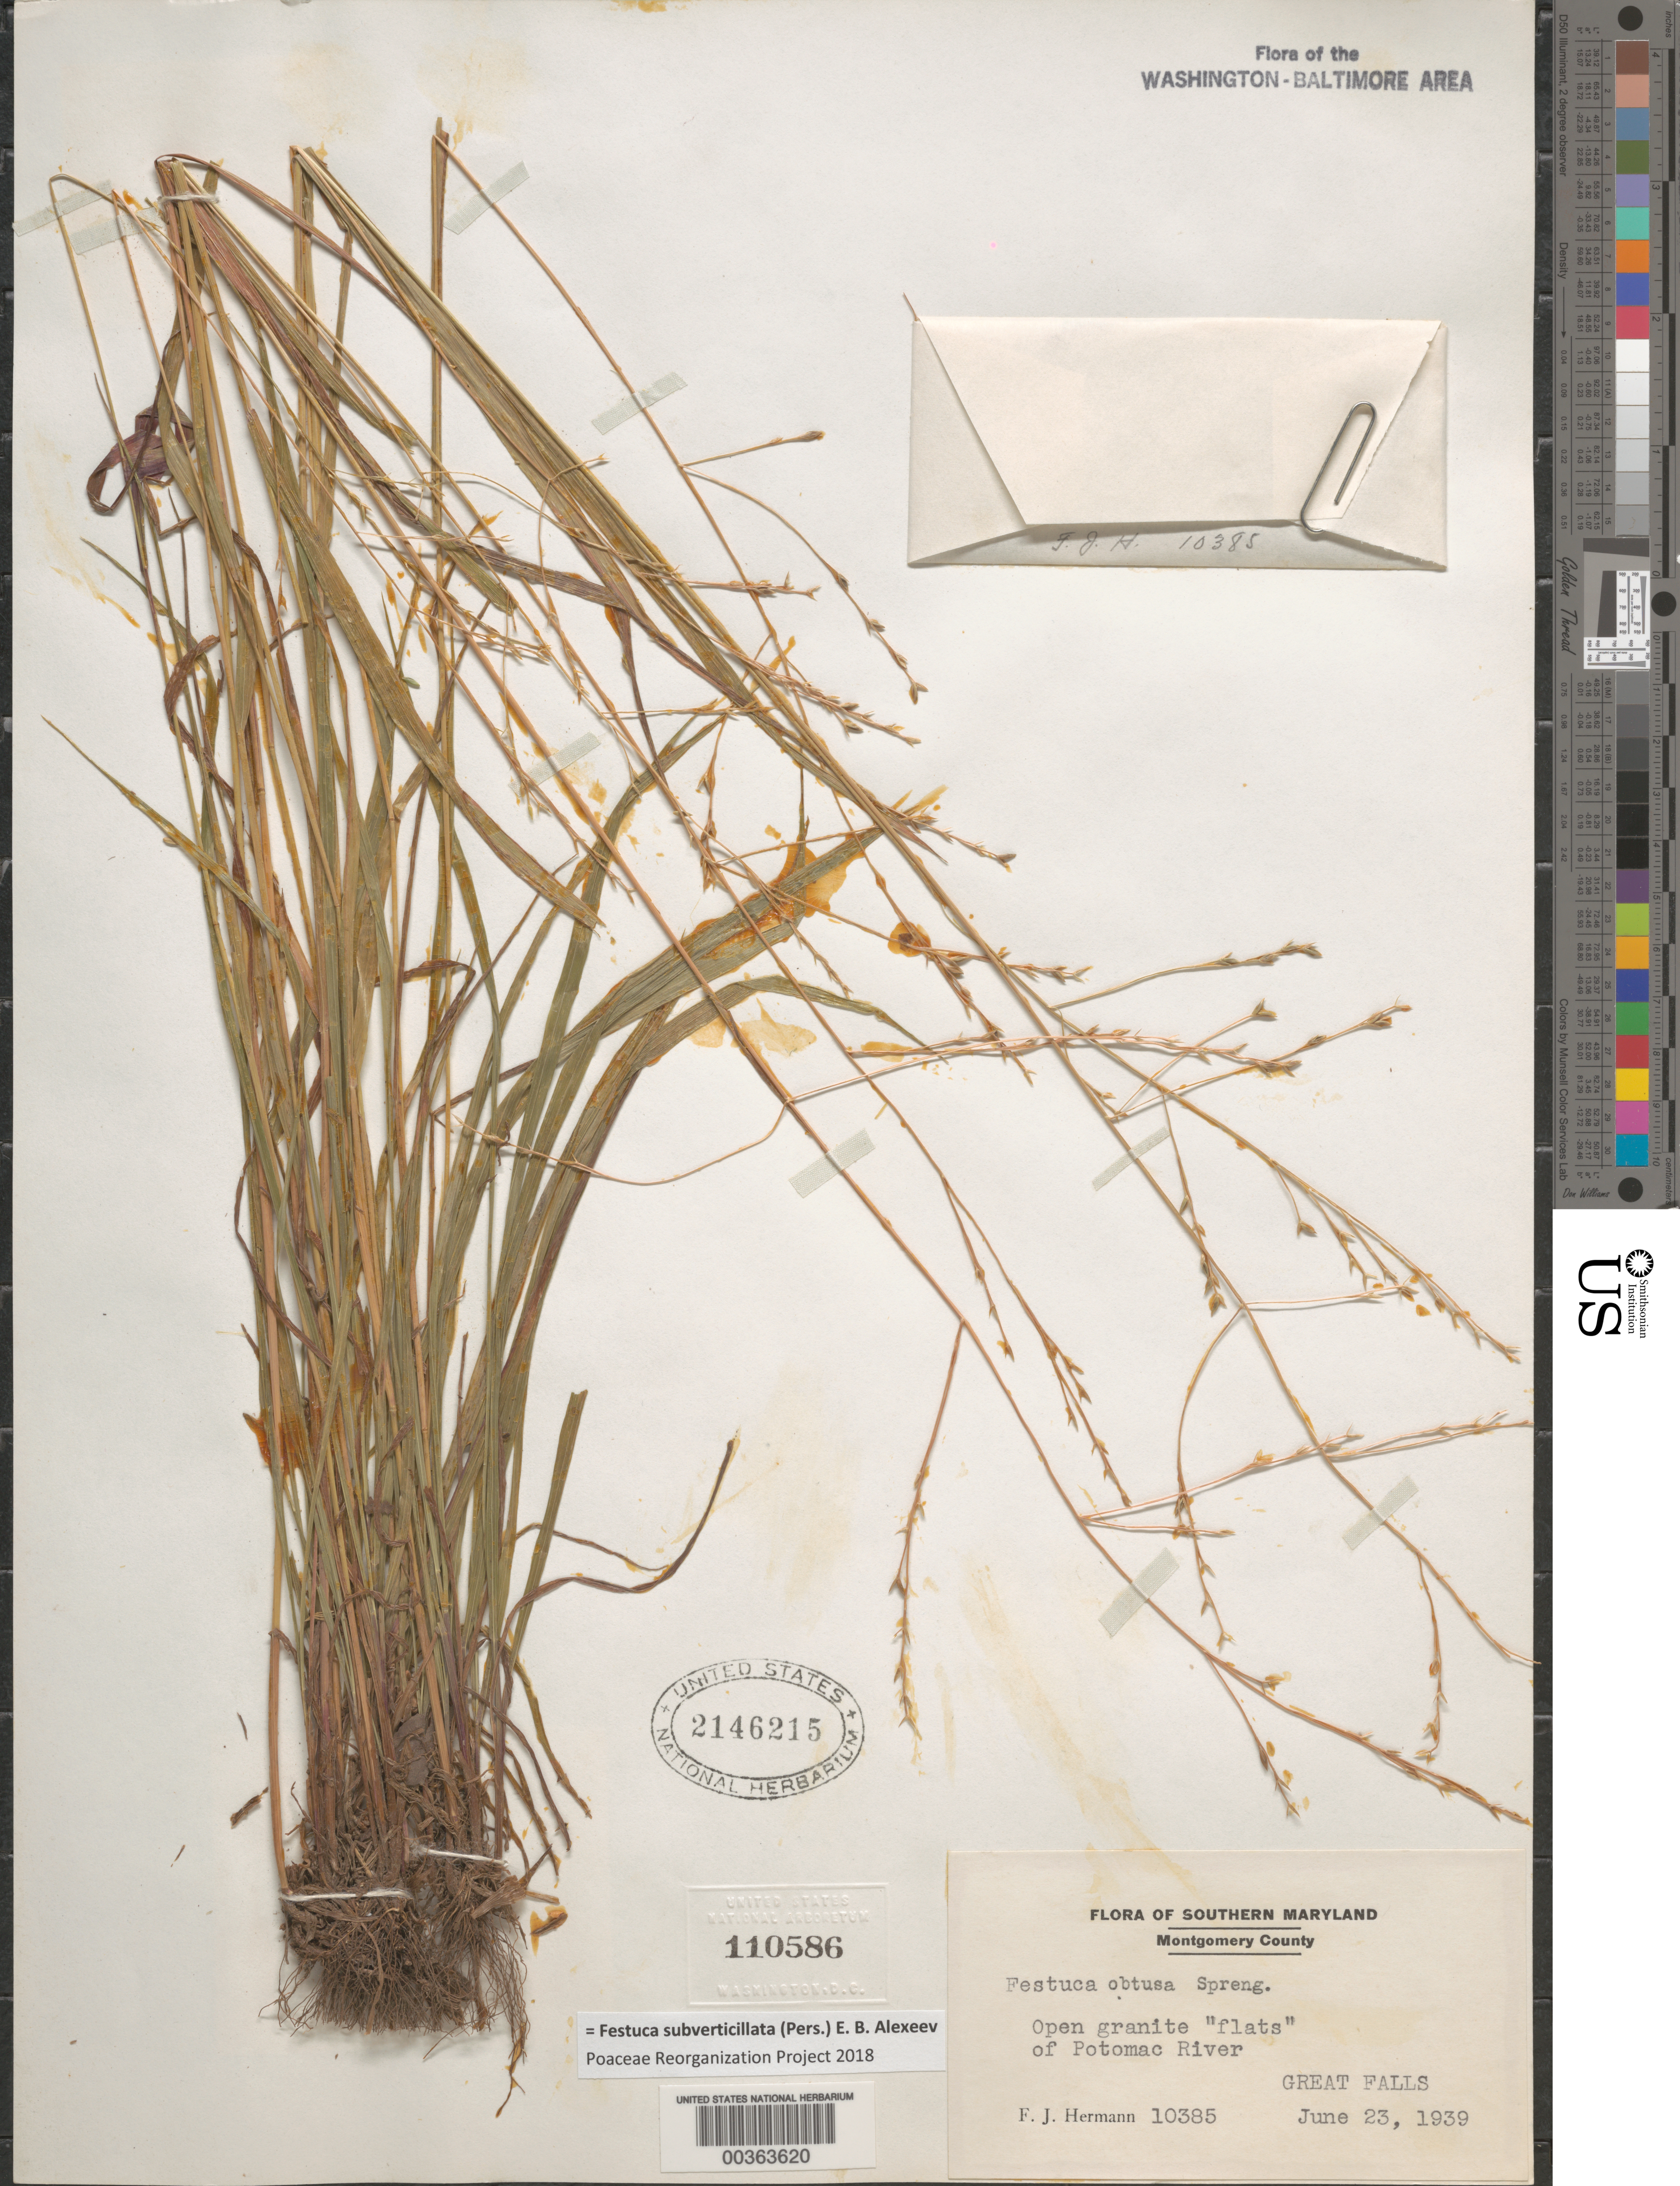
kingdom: Plantae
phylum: Tracheophyta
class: Liliopsida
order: Poales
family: Poaceae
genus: Festuca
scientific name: Festuca subverticillata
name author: (Pers.) E.B. Alexeev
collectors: F. J. Hermann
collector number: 10385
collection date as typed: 23 Jun 1939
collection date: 1939-06-23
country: United States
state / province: Maryland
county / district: Montgomery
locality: Great Falls C. & O. Canal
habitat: Open granite flats of Potomac River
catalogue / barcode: US 2146215